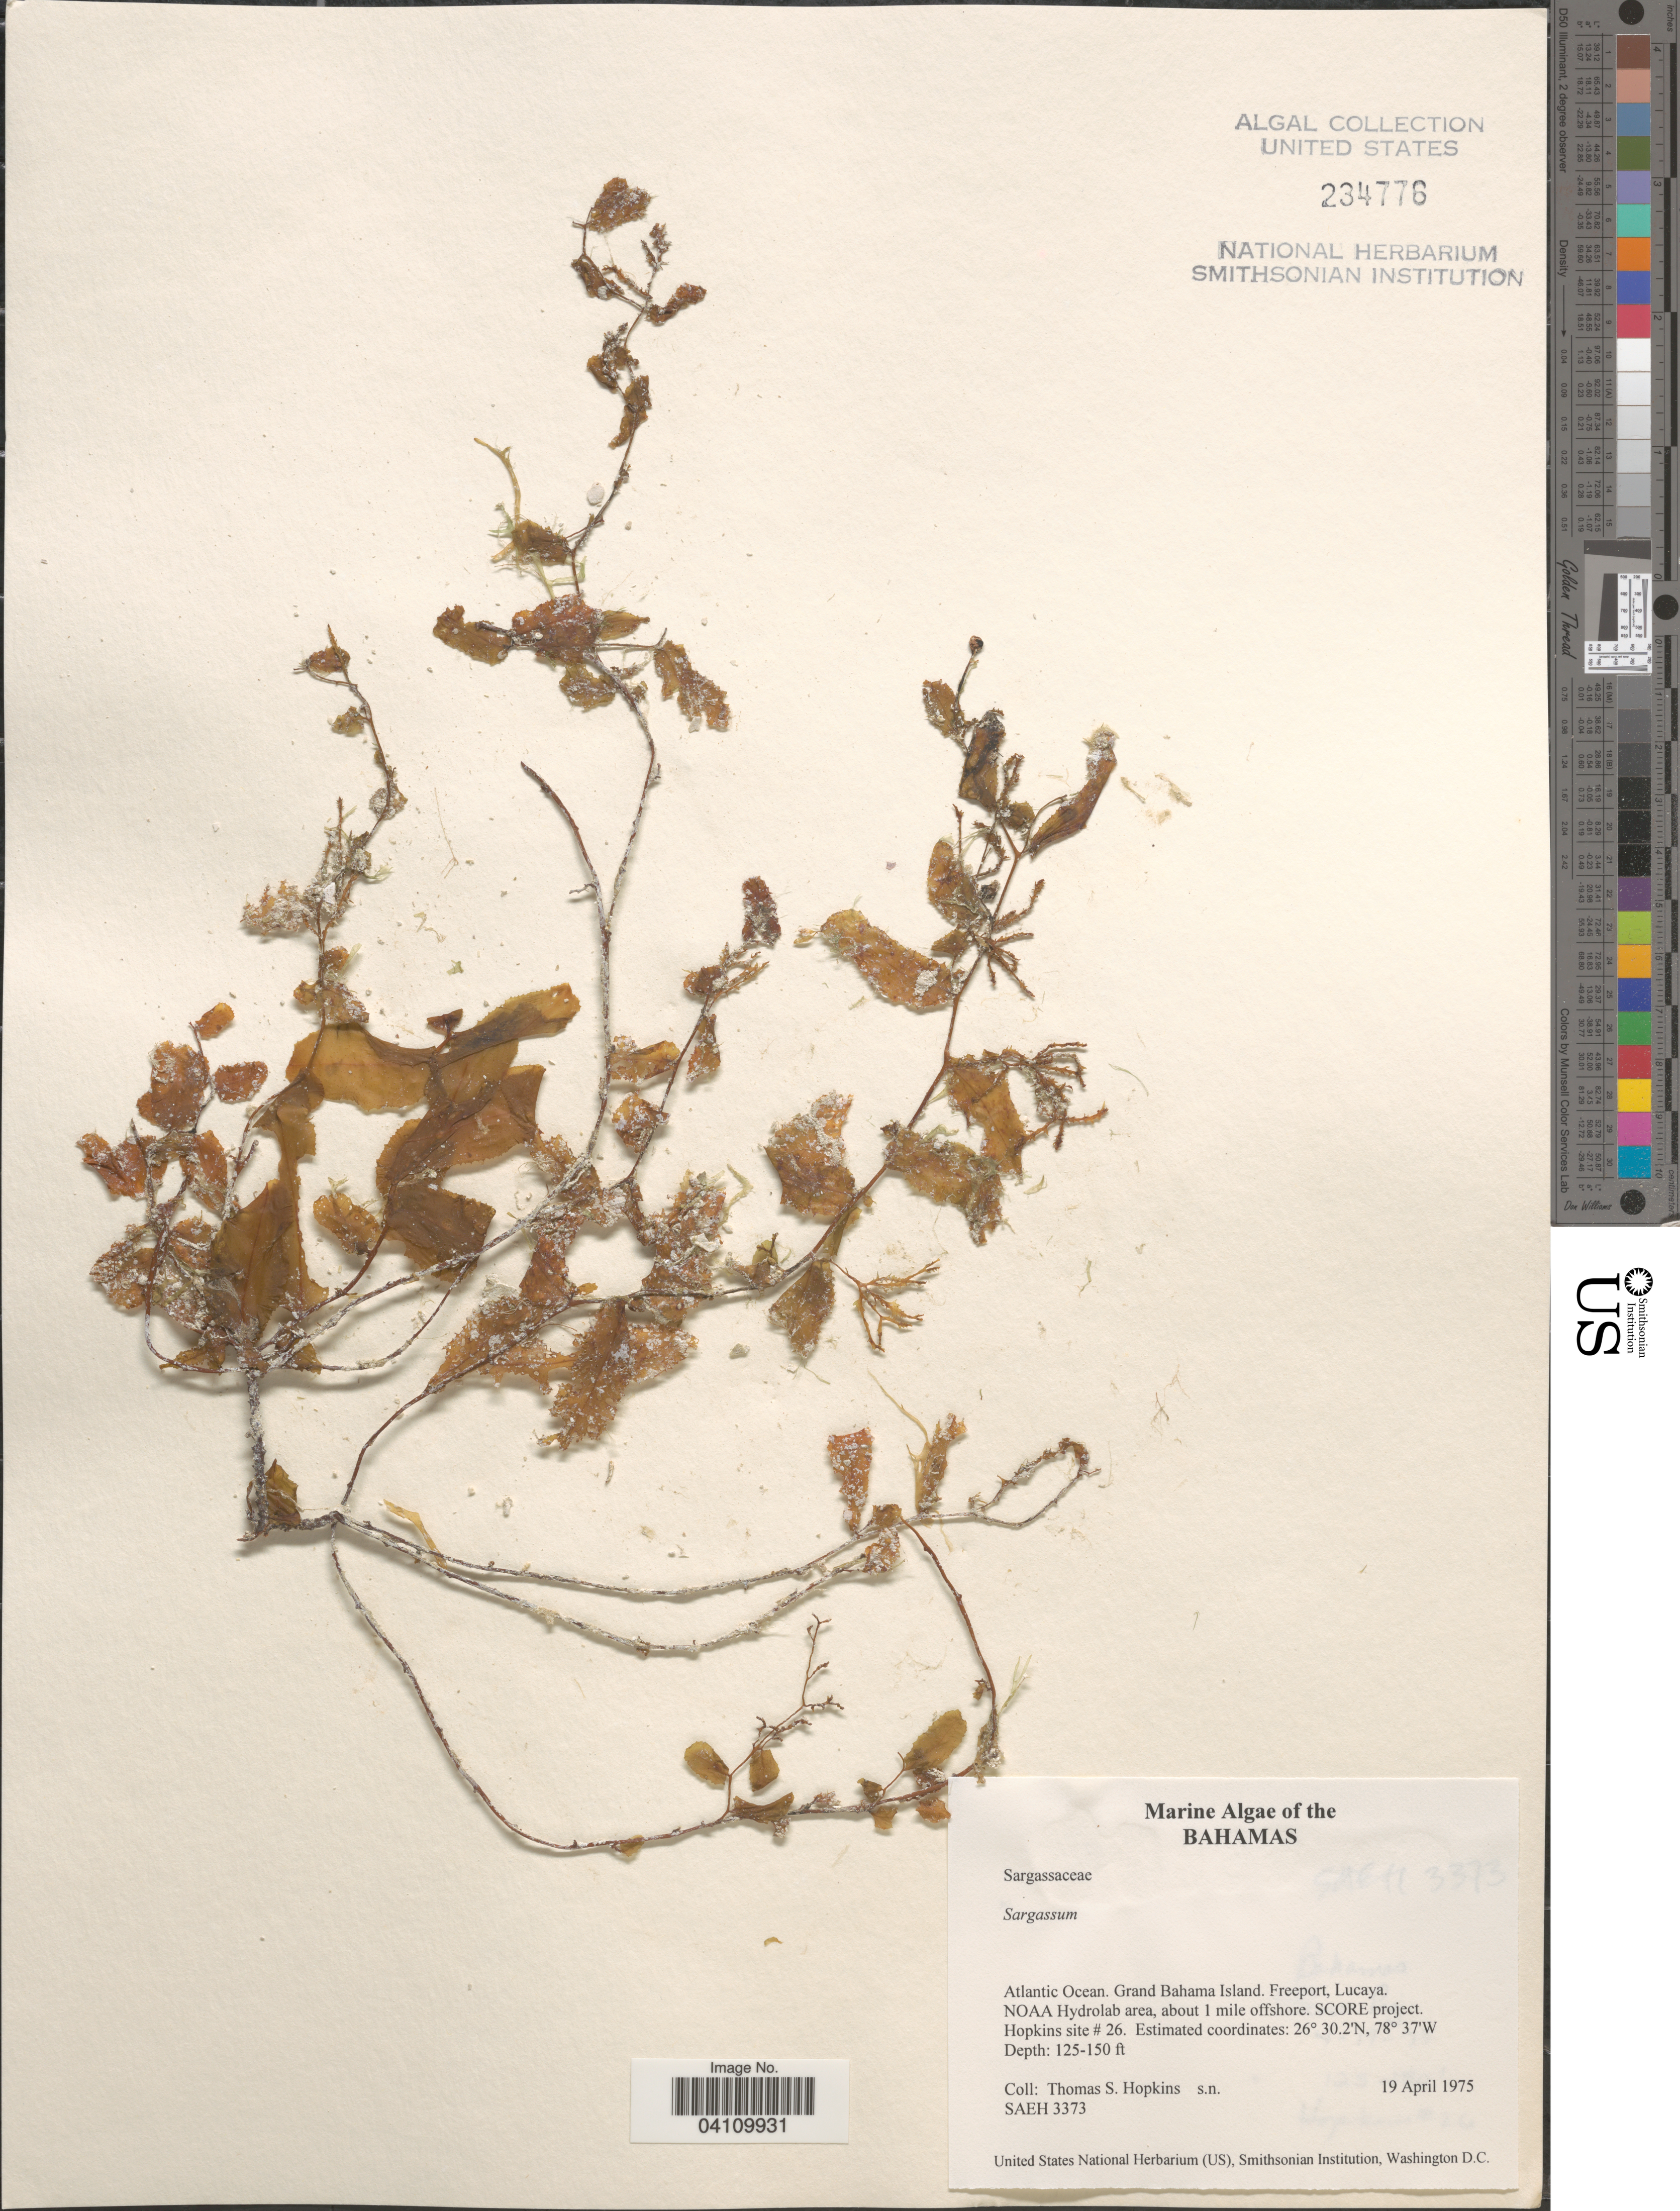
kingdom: Chromista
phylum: Ochrophyta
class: Phaeophyceae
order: Fucales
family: Sargassaceae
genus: Sargassum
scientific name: Sargassum sp.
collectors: S. Brawley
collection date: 1975-04-19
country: Bahamas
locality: Atlantic Ocean. Grand Bahama Island. Freeport, Lucaya. NOAA Hydrolab area, about 1 mile offshore. SCORE project. Hopkins site #26.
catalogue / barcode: US 234776